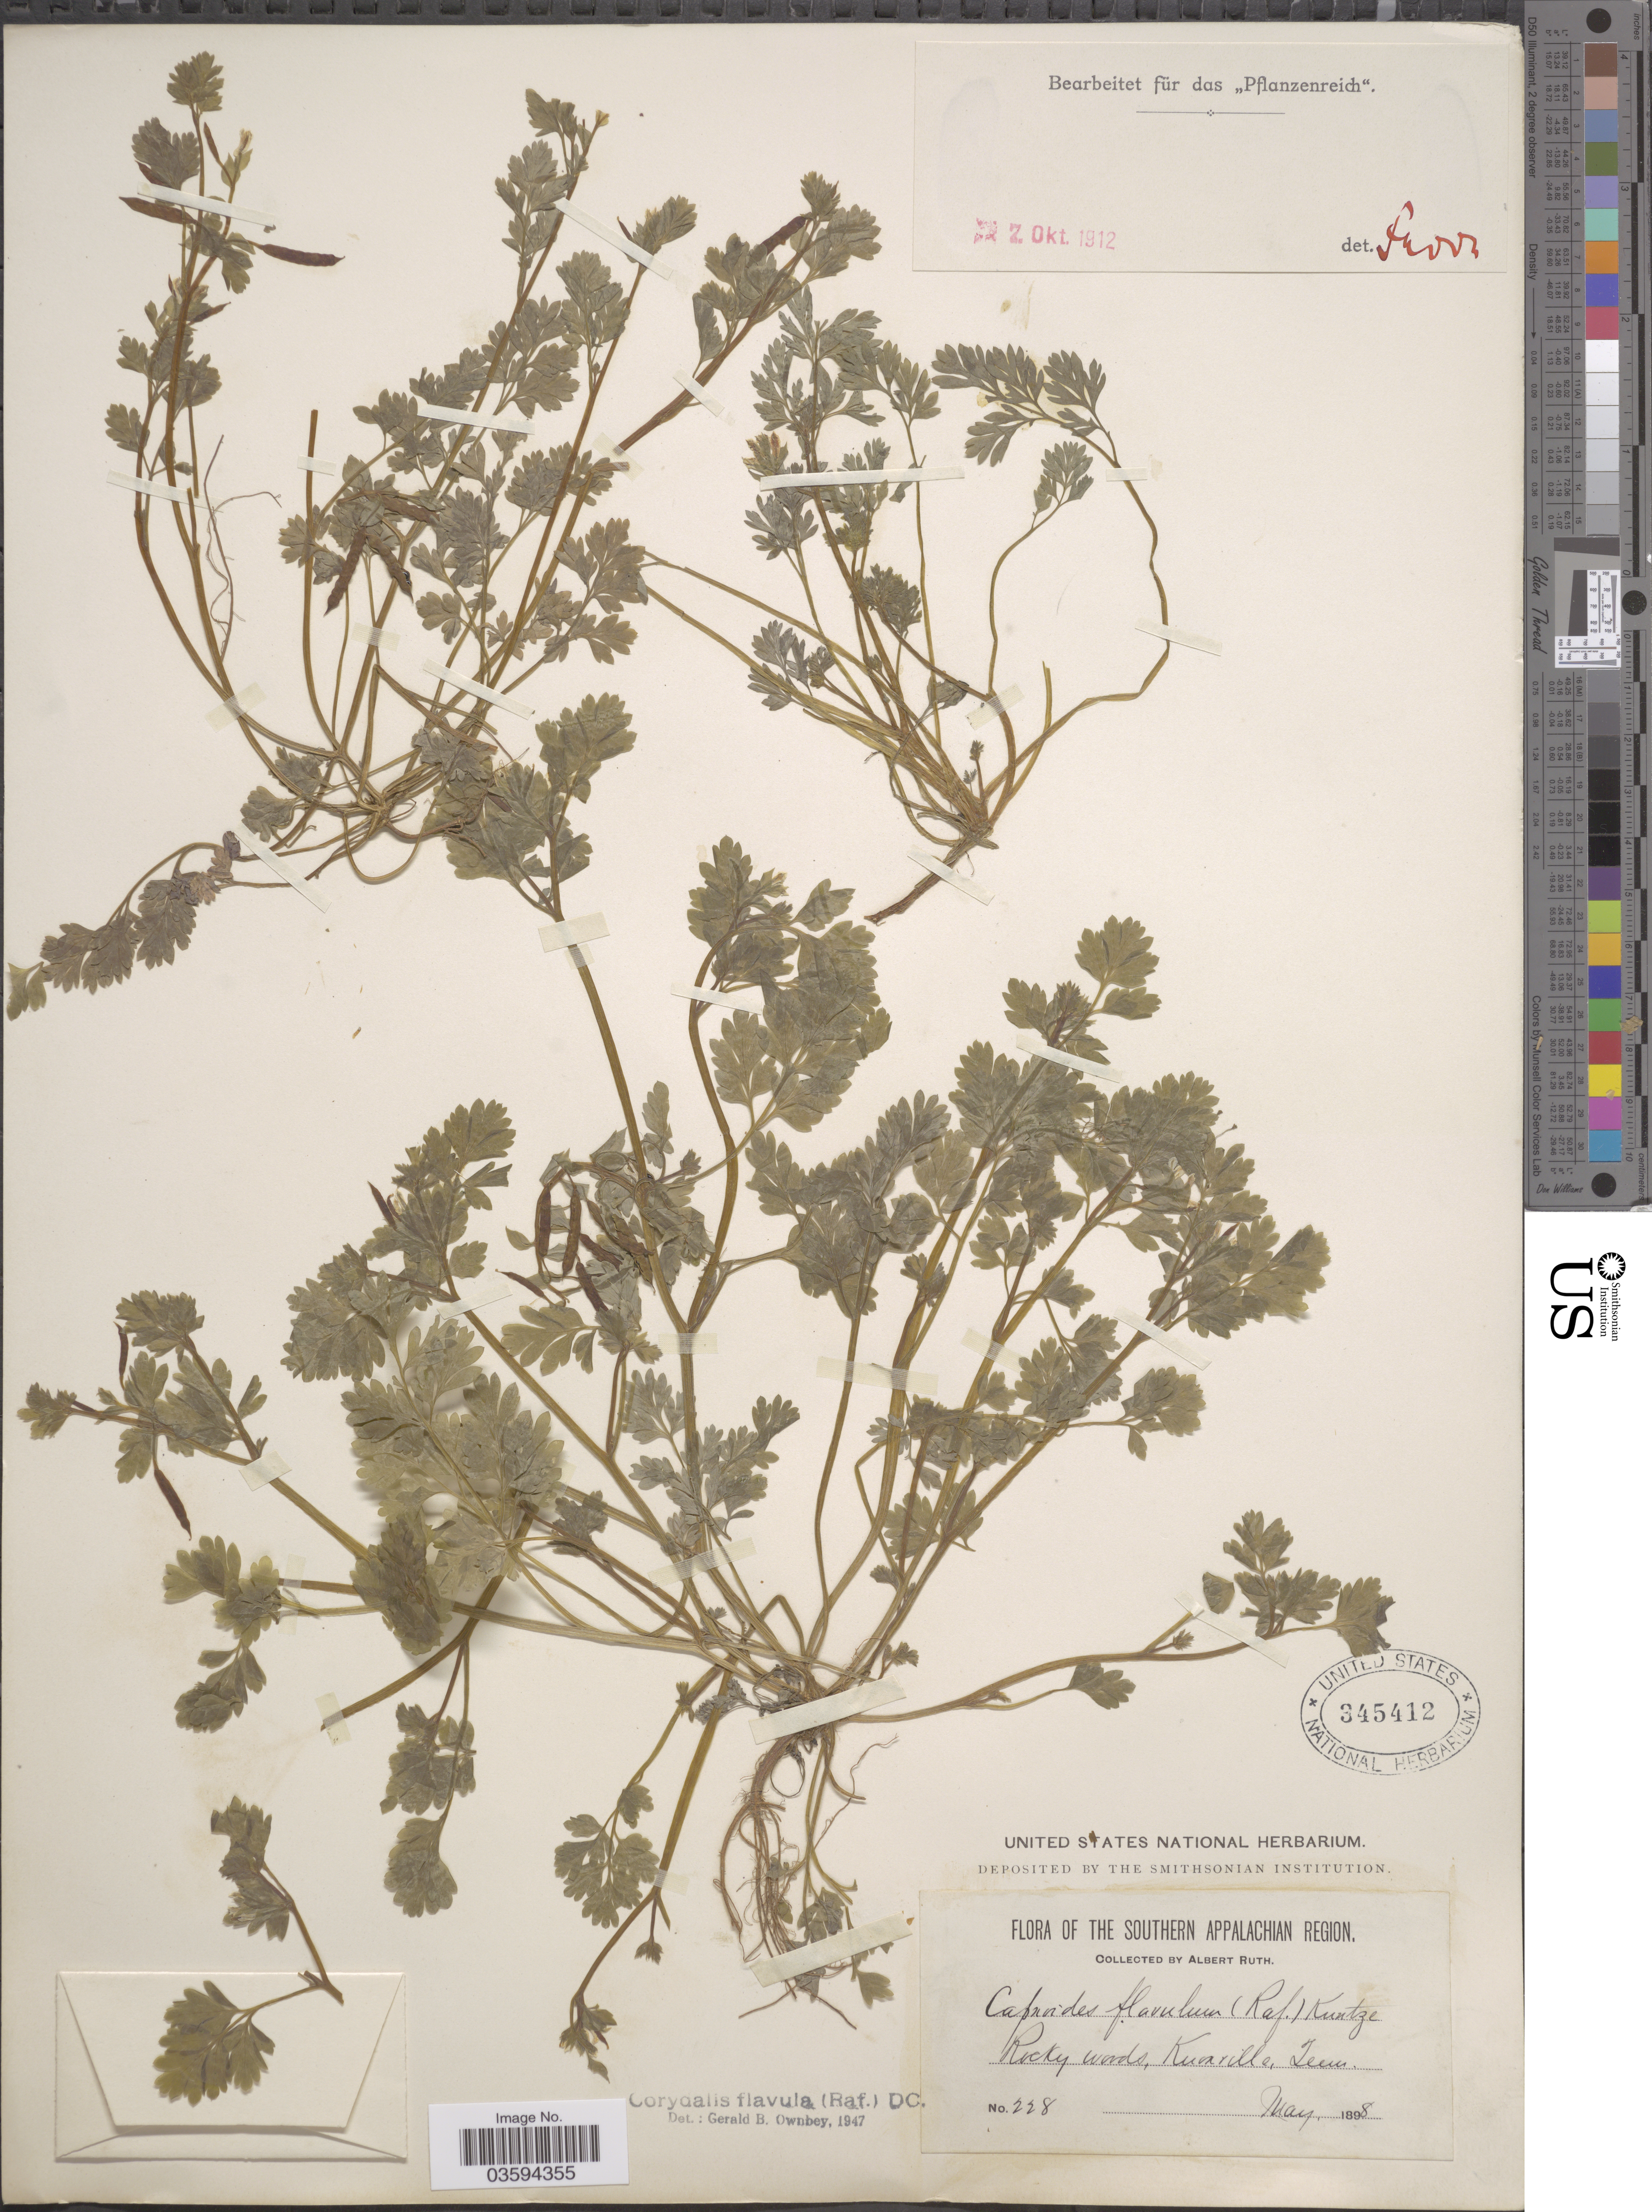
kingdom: Plantae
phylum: Tracheophyta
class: Magnoliopsida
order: Ranunculales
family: Papaveraceae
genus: Corydalis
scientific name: Corydalis flavula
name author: (Raf.) DC.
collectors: A. Ruth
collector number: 228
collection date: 1898-05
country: United States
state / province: Tennessee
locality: The Southern Appalachian Region. Rocky woods, Knoxville.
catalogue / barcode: US 345412